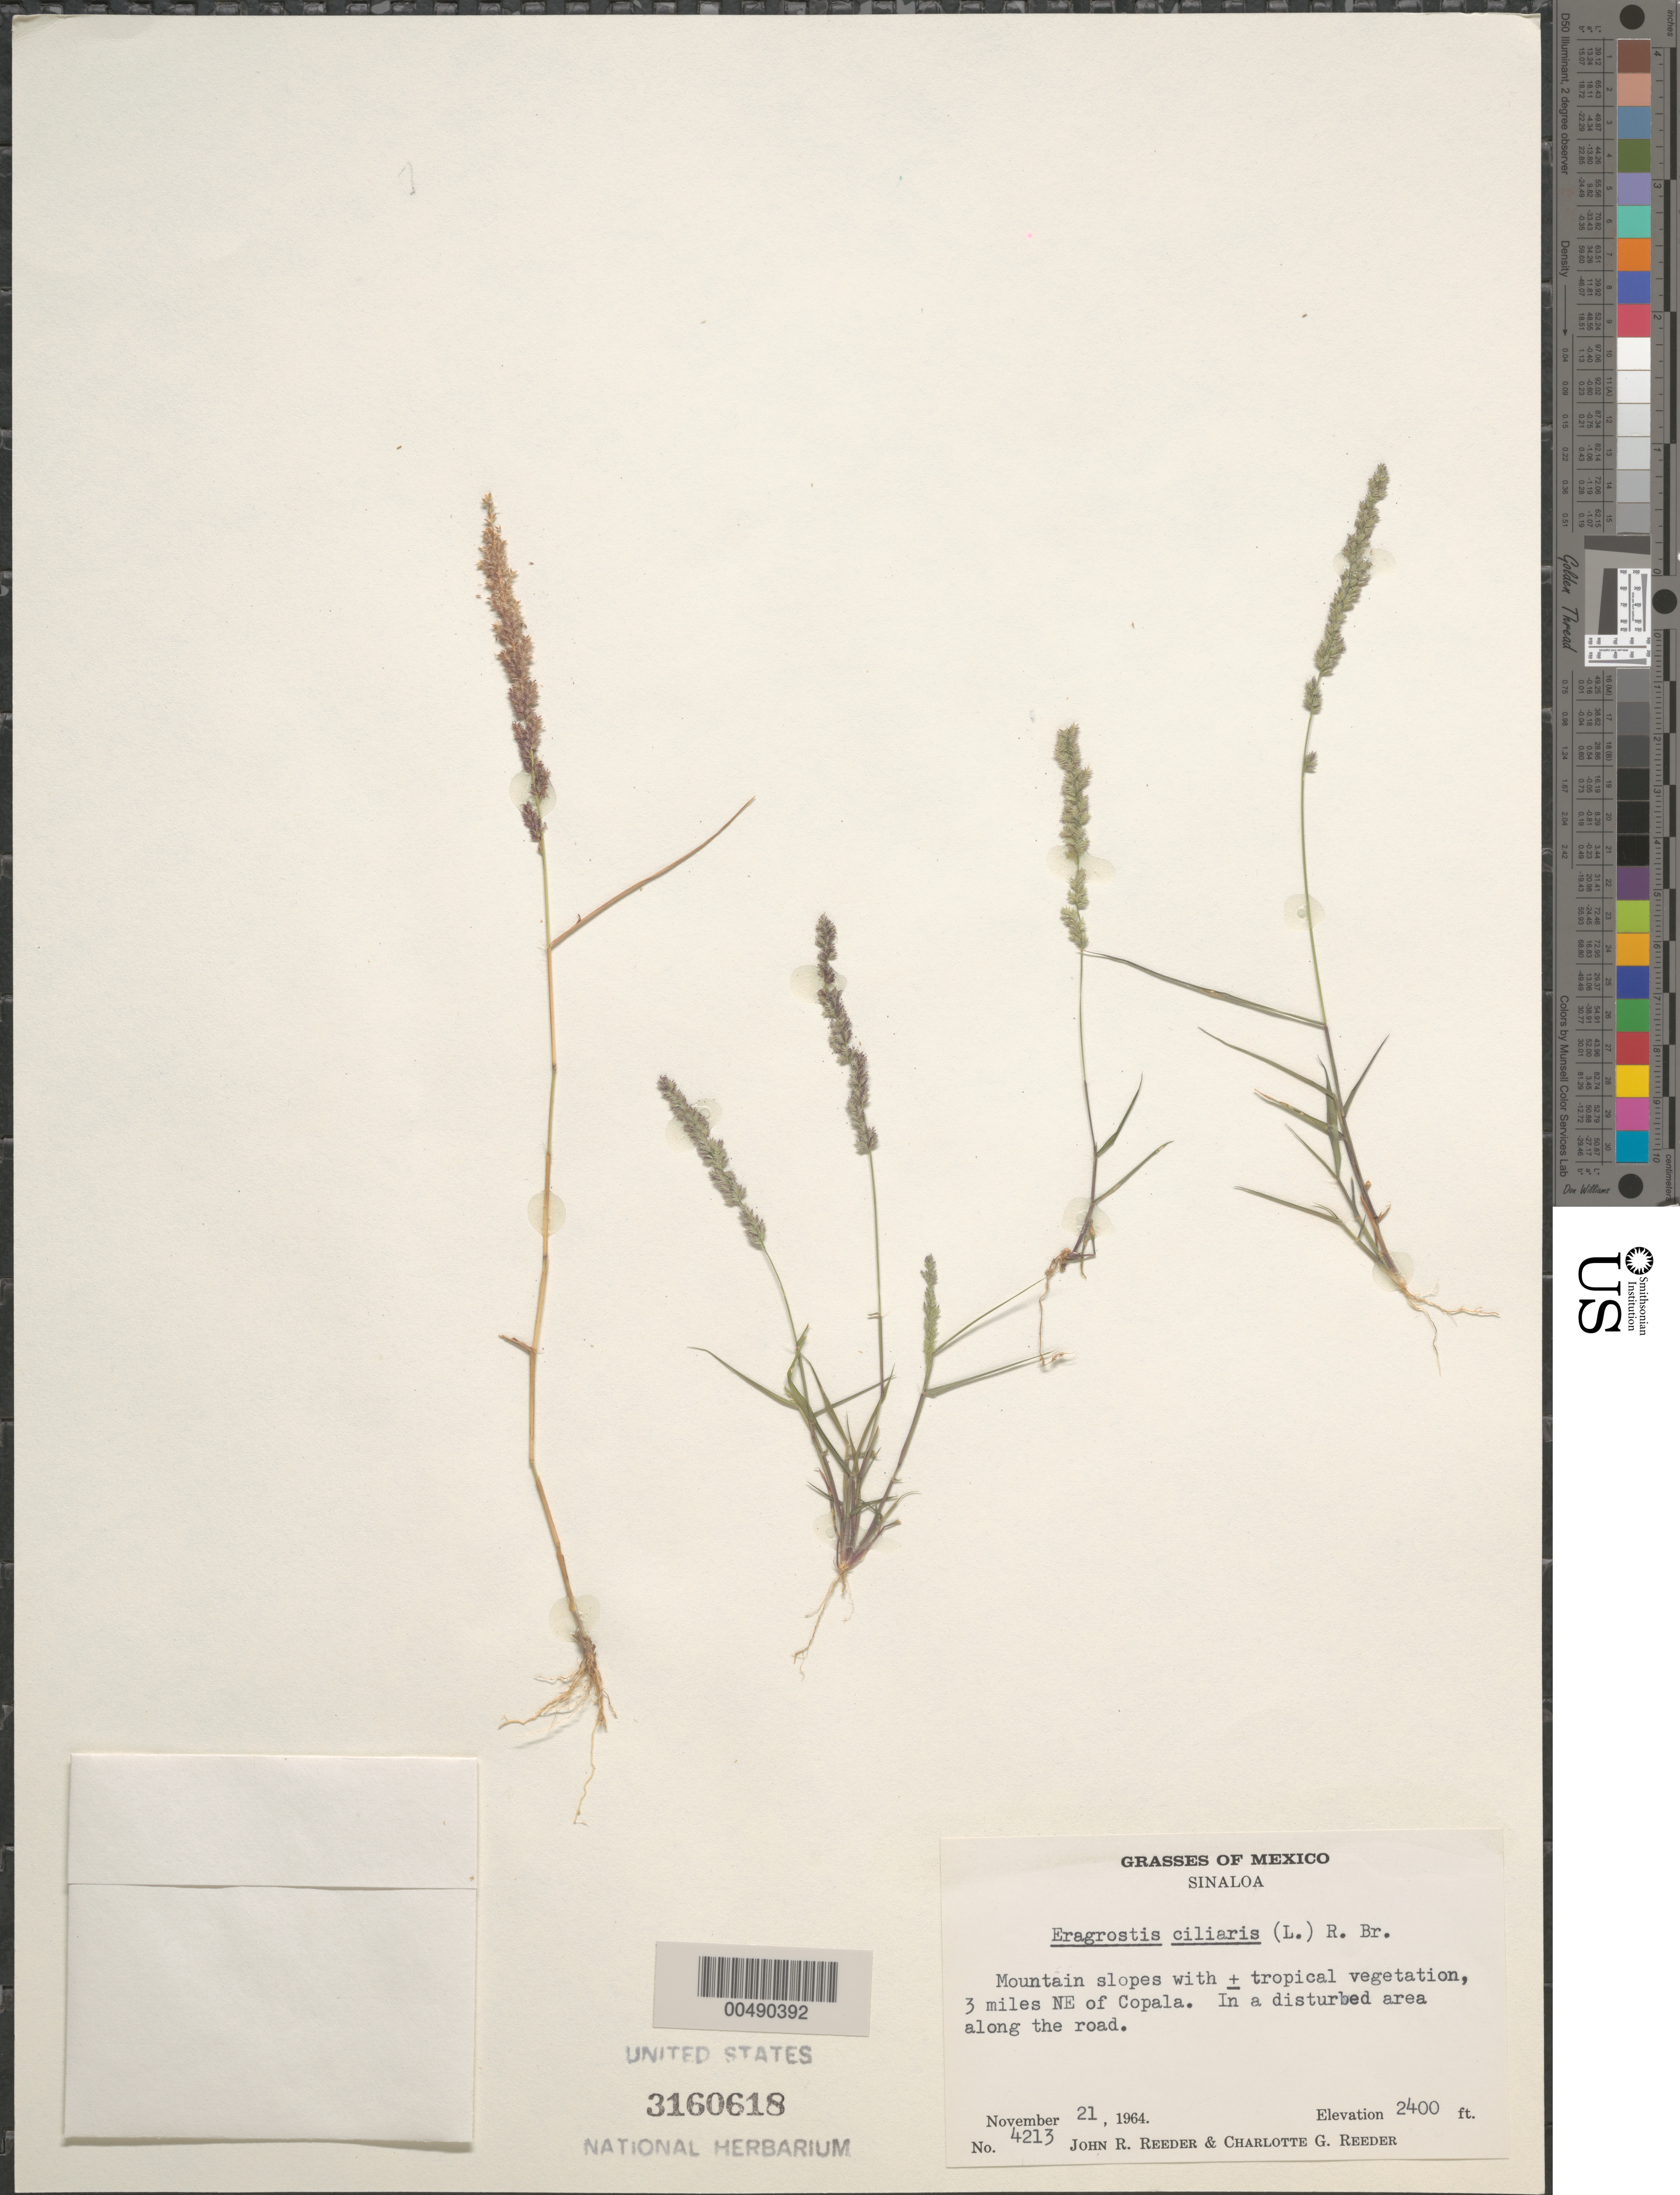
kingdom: Plantae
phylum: Tracheophyta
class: Liliopsida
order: Poales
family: Poaceae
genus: Eragrostis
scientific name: Eragrostis ciliaris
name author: (L.) R. Br.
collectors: J. R. Reeder & C. G. Reeder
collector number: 4213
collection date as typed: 21 Nov 1964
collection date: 1964-11-21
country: Mexico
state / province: Sinaloa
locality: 3 mi NE of Copala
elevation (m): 732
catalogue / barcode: US 3160618